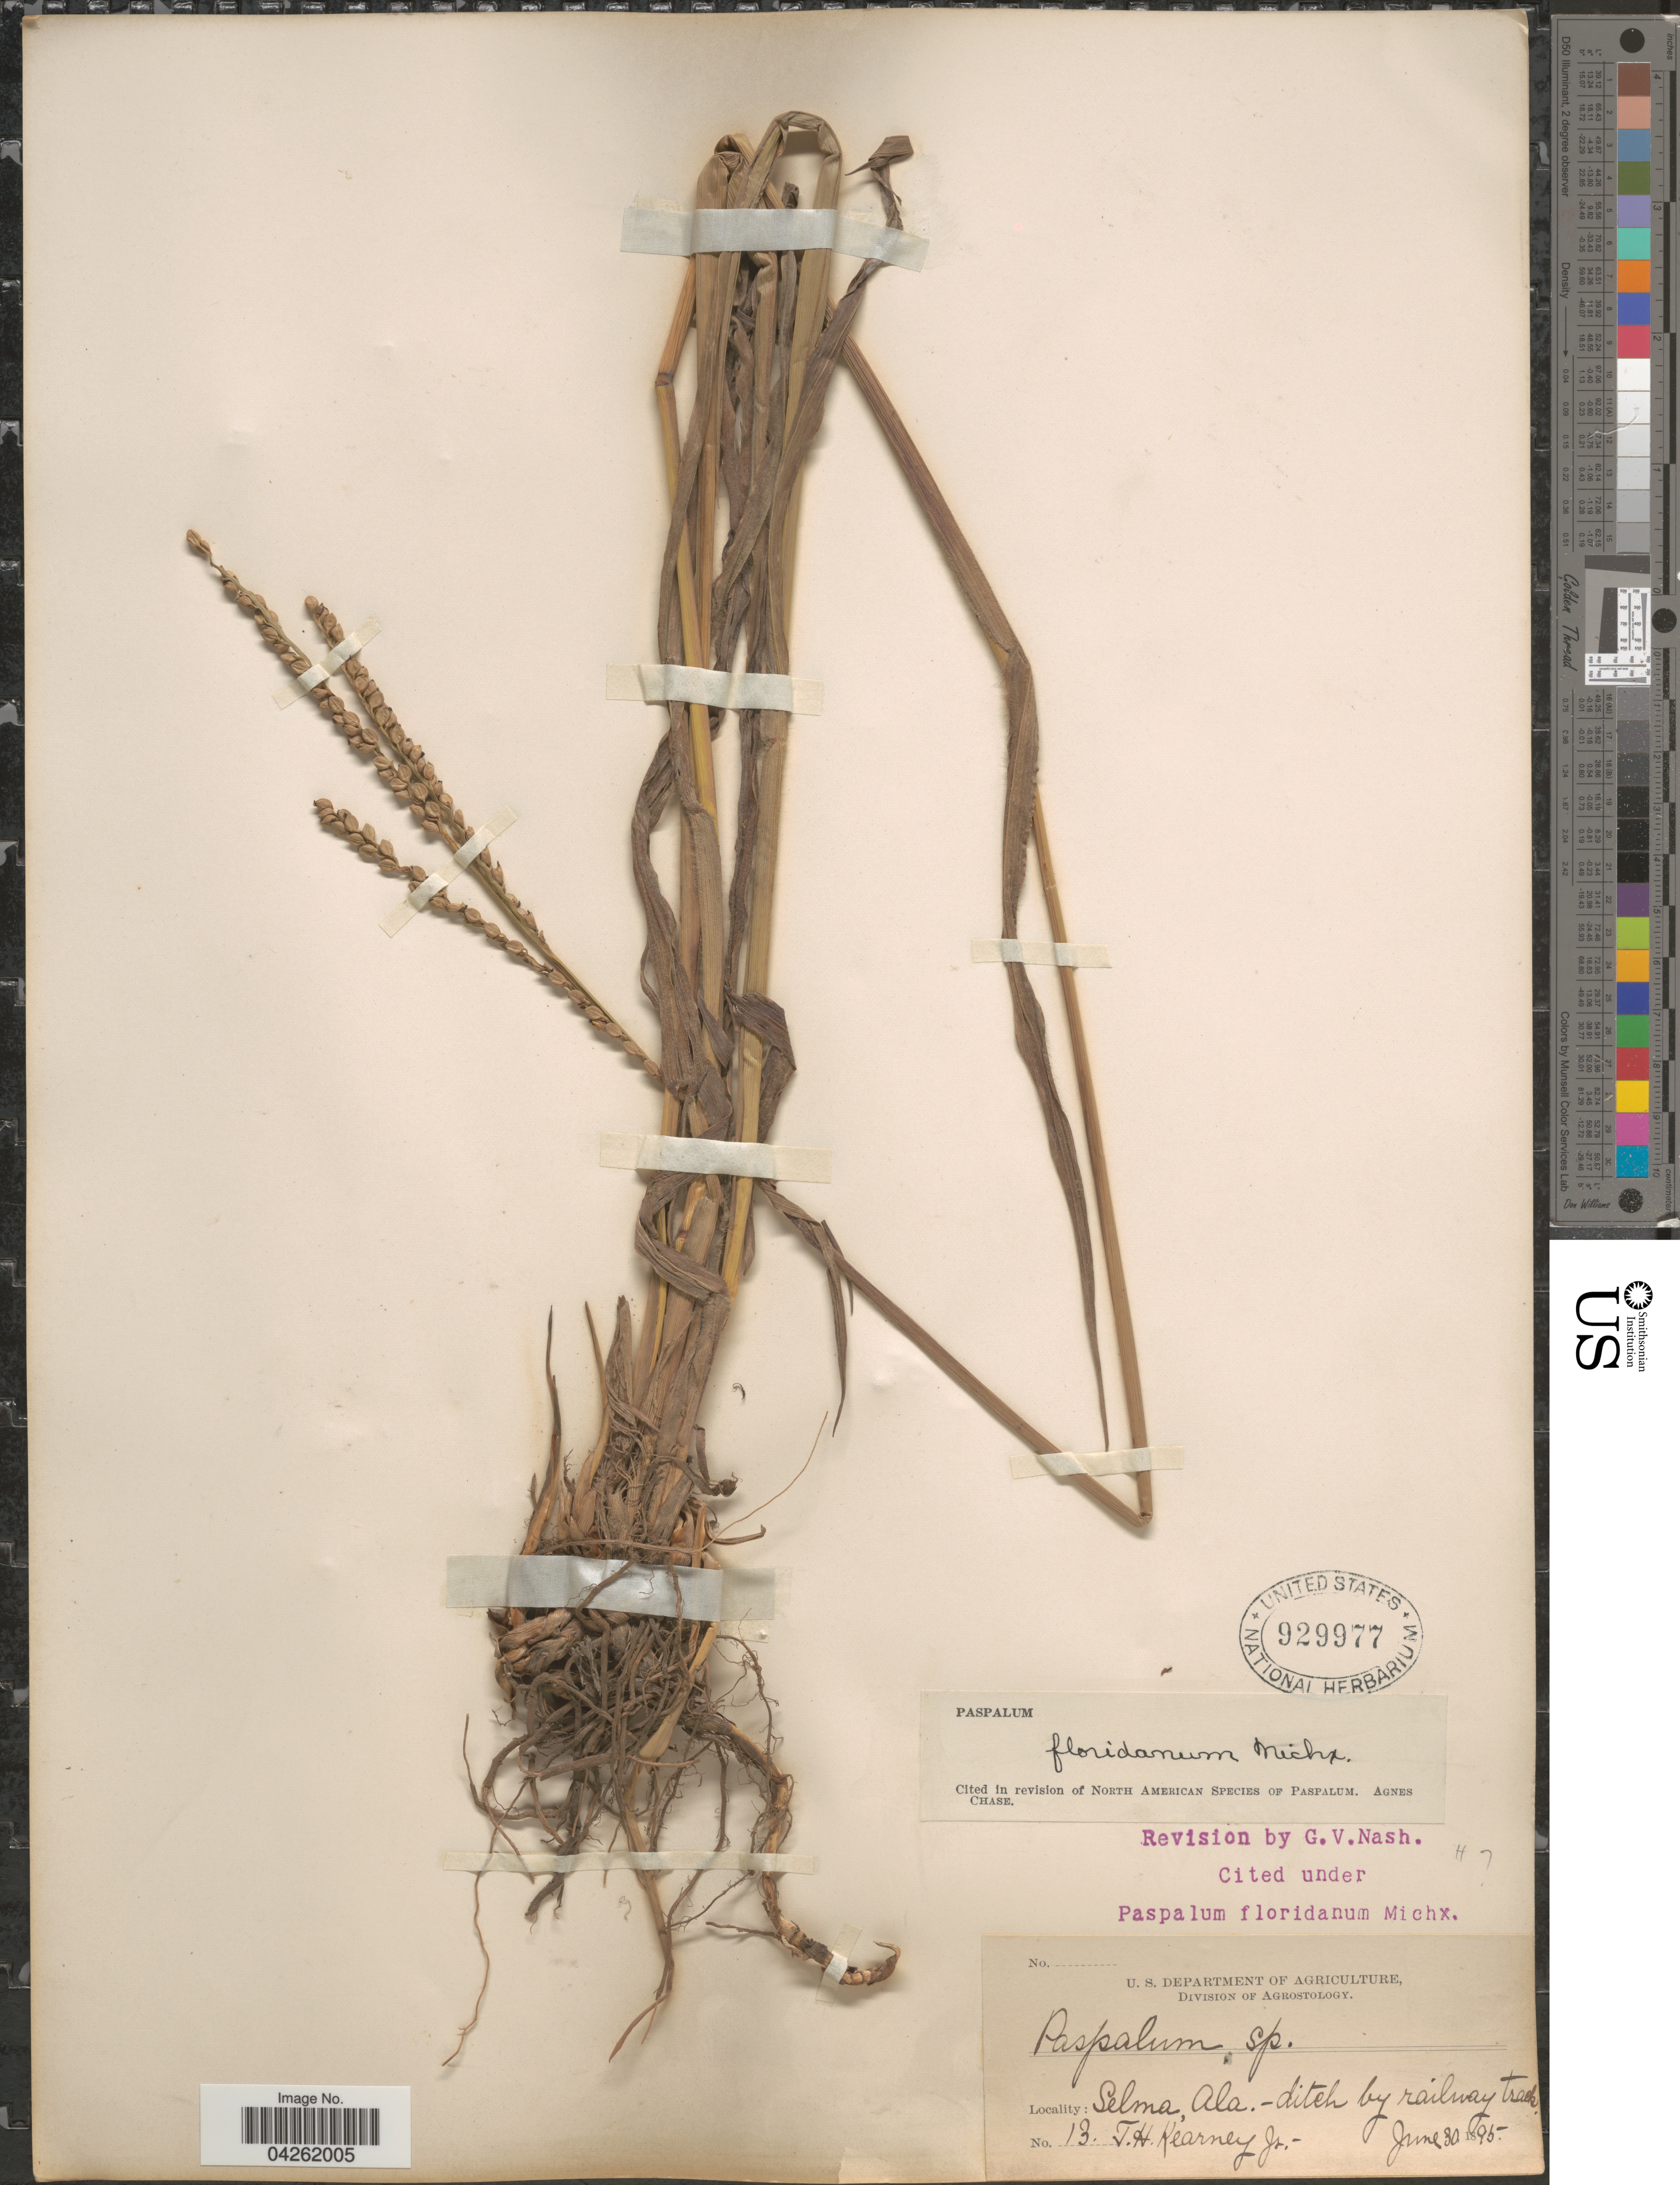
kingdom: Plantae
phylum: Tracheophyta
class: Liliopsida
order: Poales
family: Poaceae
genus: Paspalum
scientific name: Paspalum floridanum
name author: Michx.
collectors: T. H. Kearney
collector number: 13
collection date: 1895-06-30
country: United States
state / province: Alabama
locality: Selma.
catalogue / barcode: US 929977